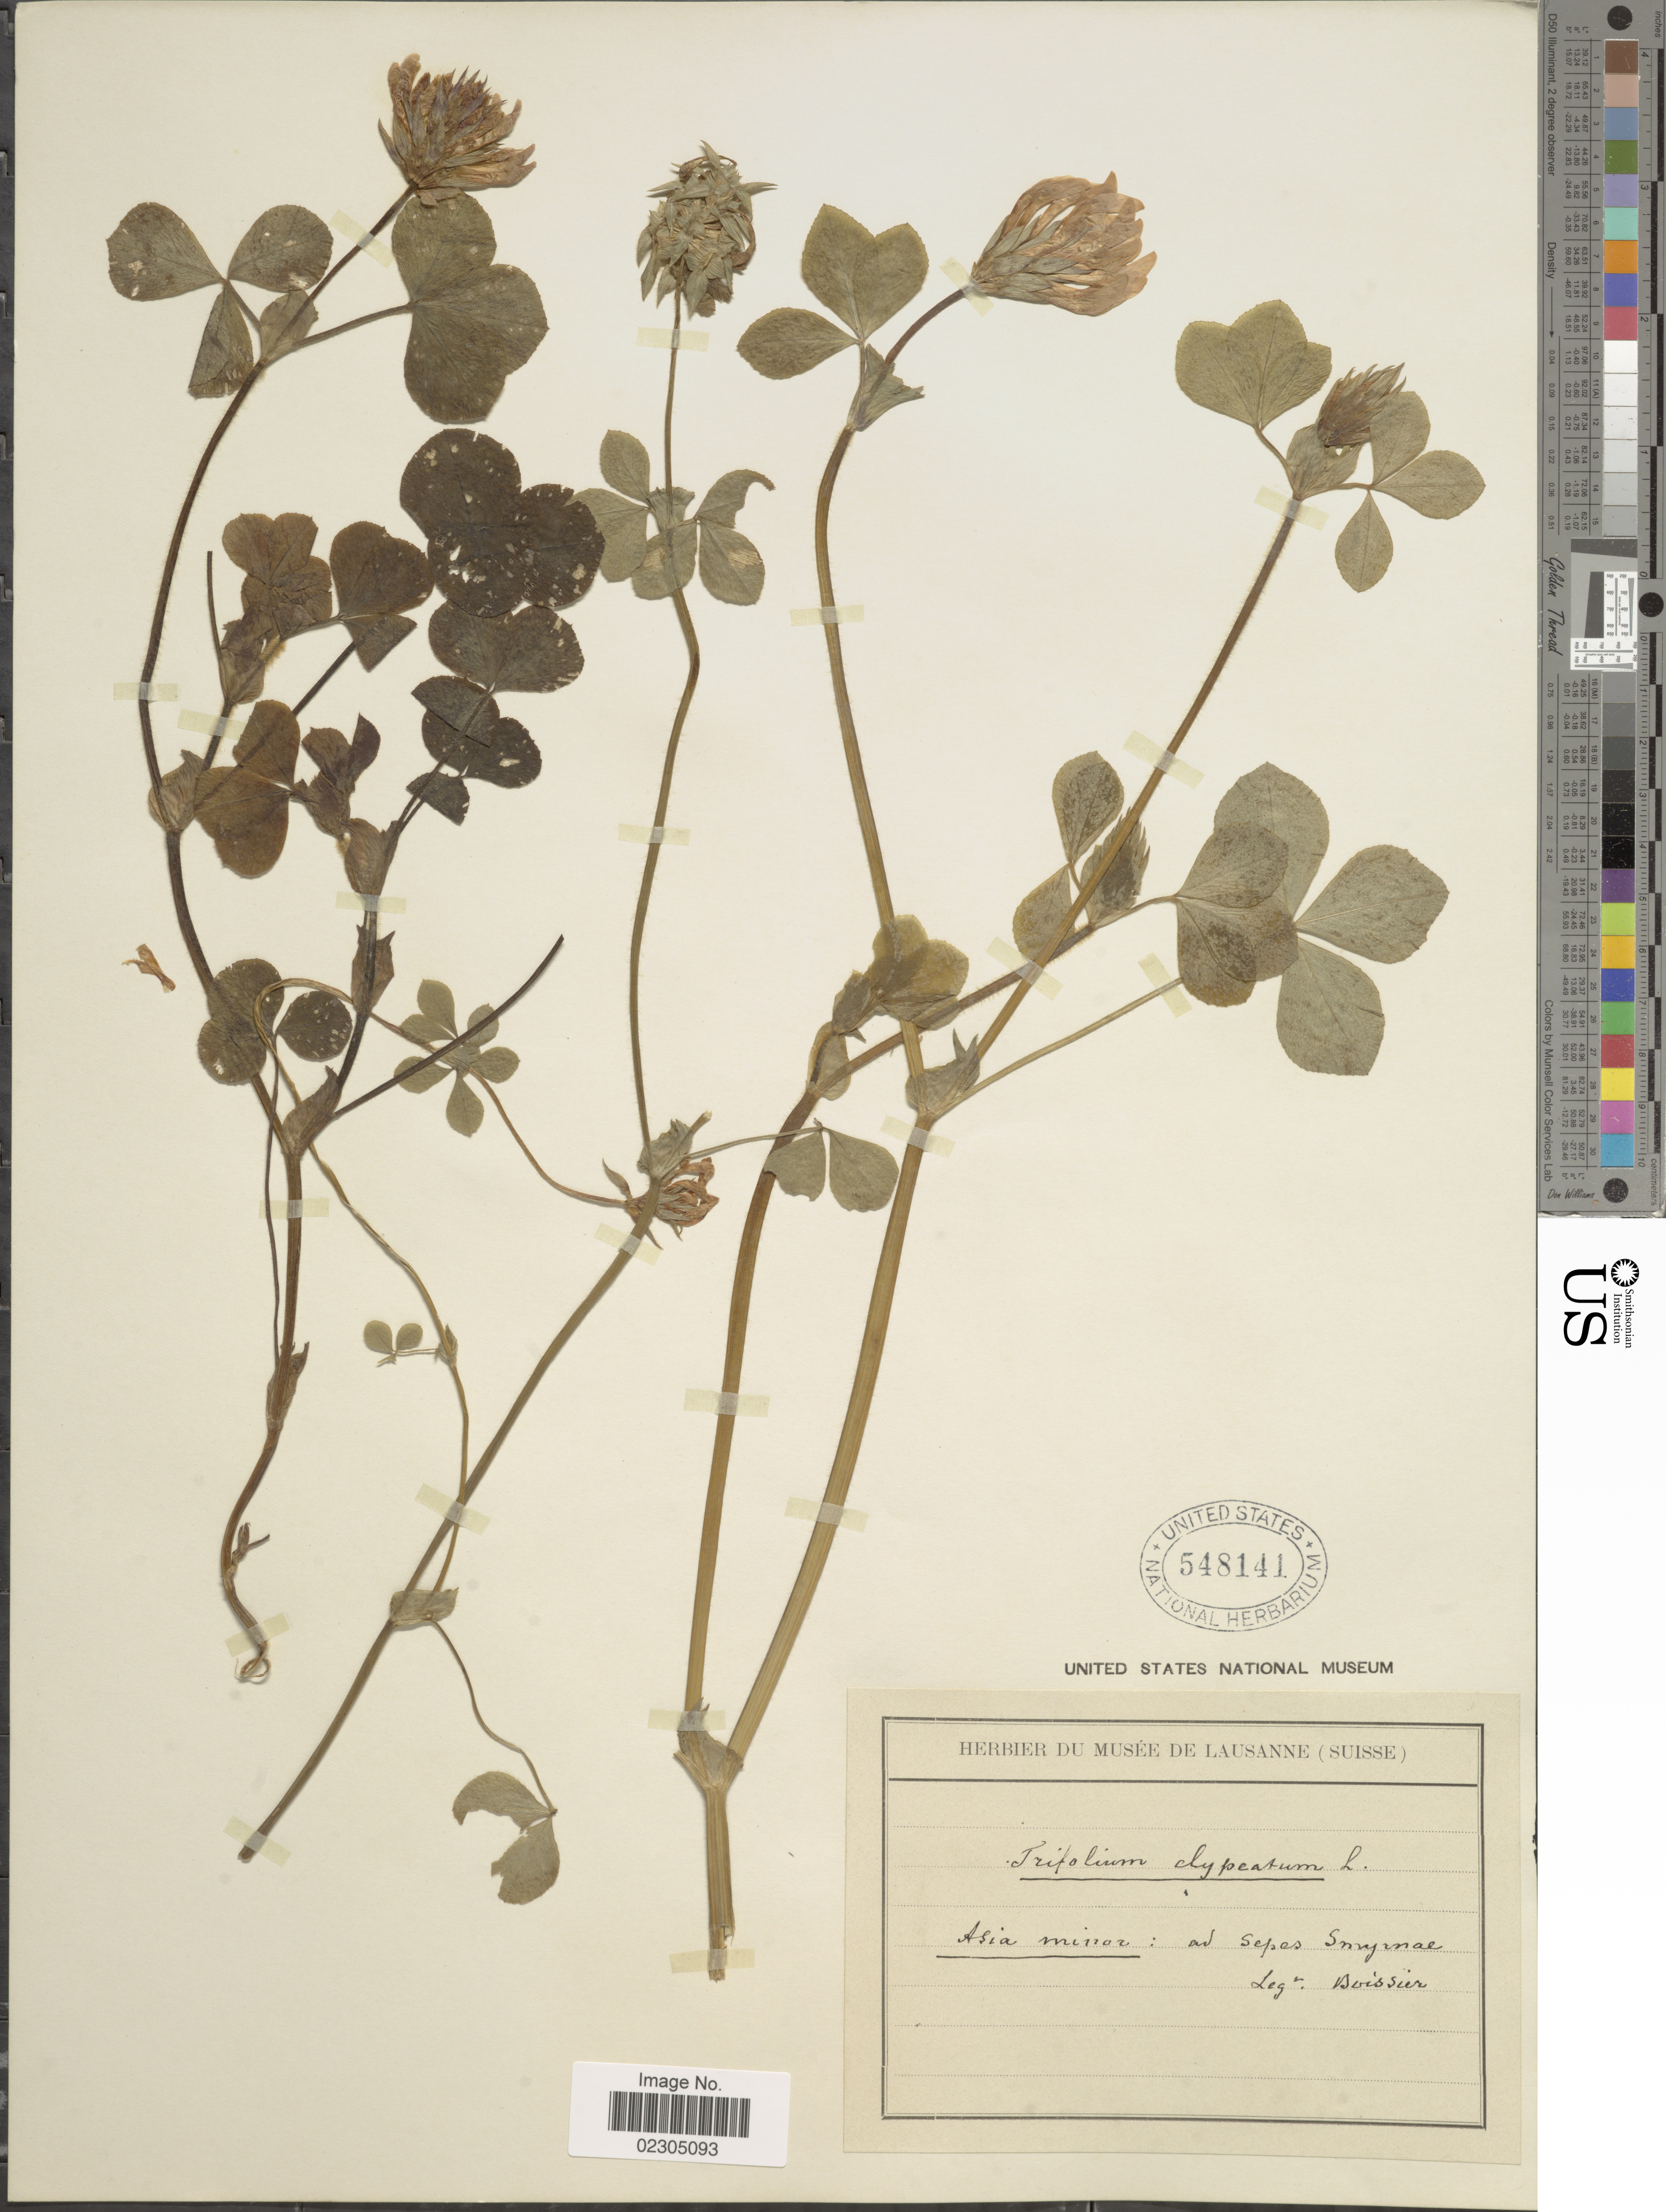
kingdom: Plantae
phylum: Tracheophyta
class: Magnoliopsida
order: Fabales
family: Fabaceae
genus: Trifolium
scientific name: Trifolium clypeatum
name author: L.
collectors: -- Boissier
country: Turkey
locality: Asia minor: ad Sepes Smyrnae.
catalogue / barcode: US 548141